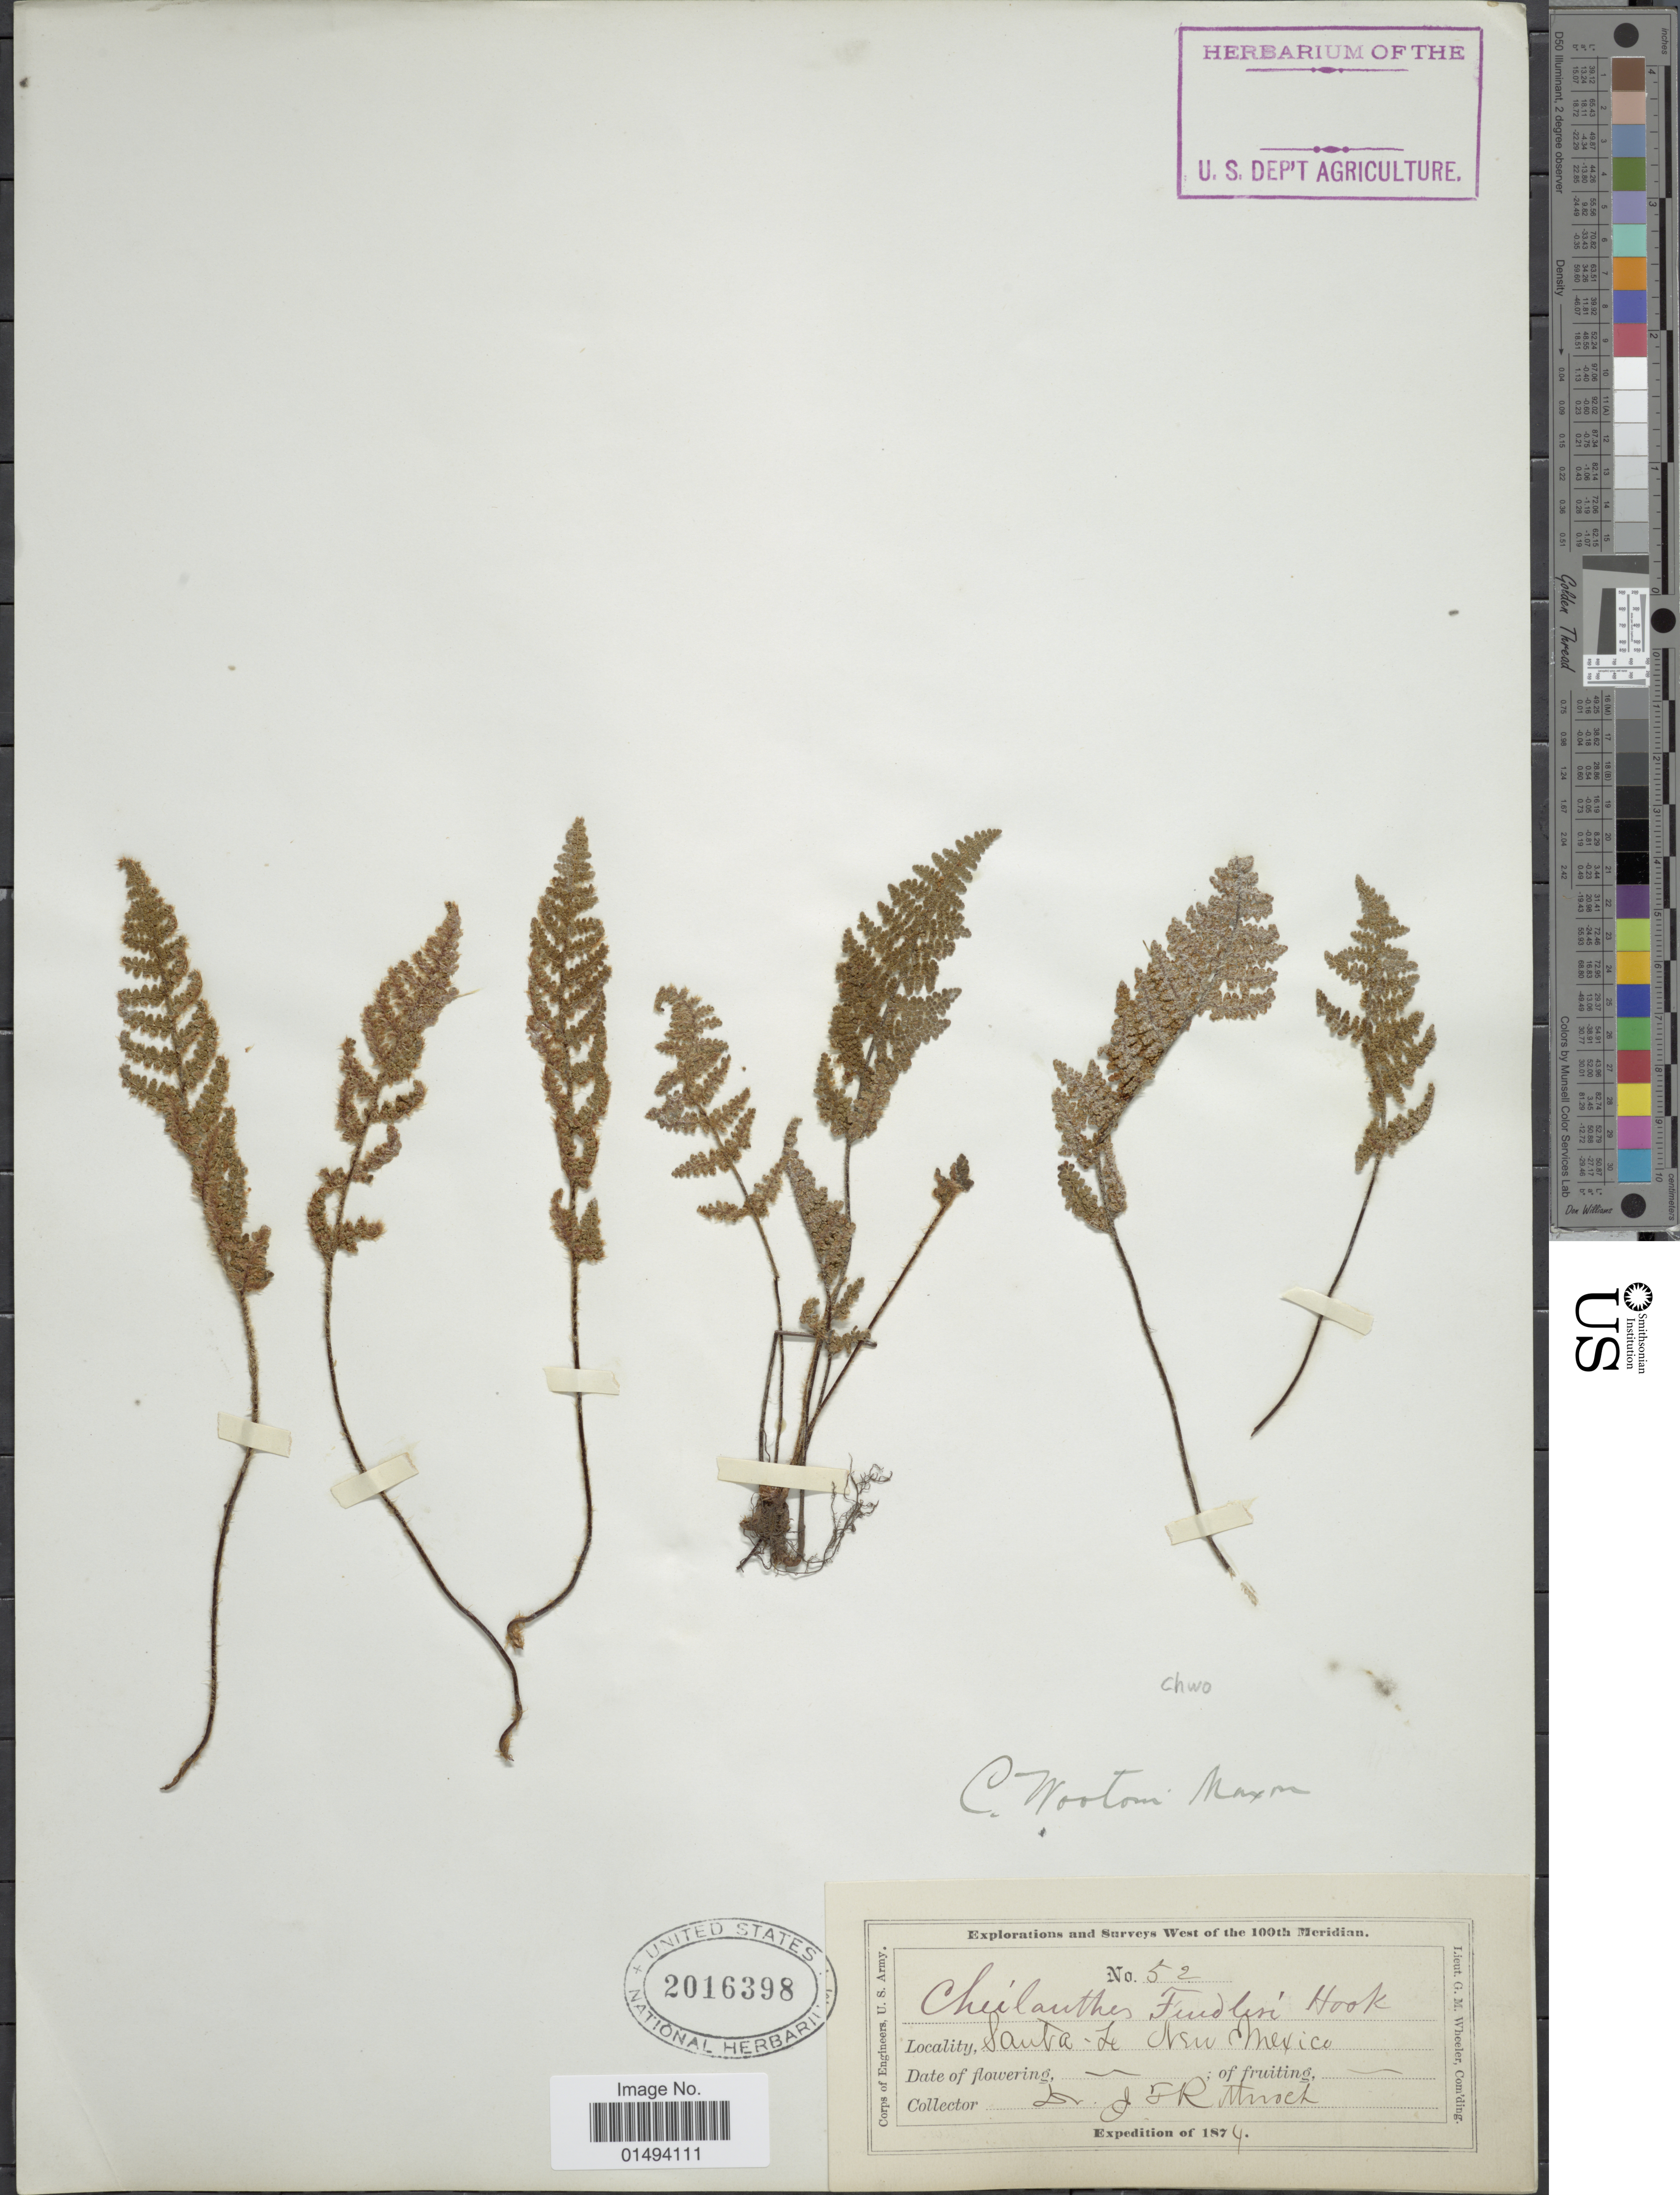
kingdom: Plantae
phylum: Tracheophyta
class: Polypodiopsida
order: Polypodiales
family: Pteridaceae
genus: Myriopteris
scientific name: Myriopteris wootonii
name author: (Maxon) Grusz & Windham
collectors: J. T. Rothrock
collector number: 52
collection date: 1874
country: United States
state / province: New Mexico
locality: Santa Fe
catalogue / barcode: US 2016398